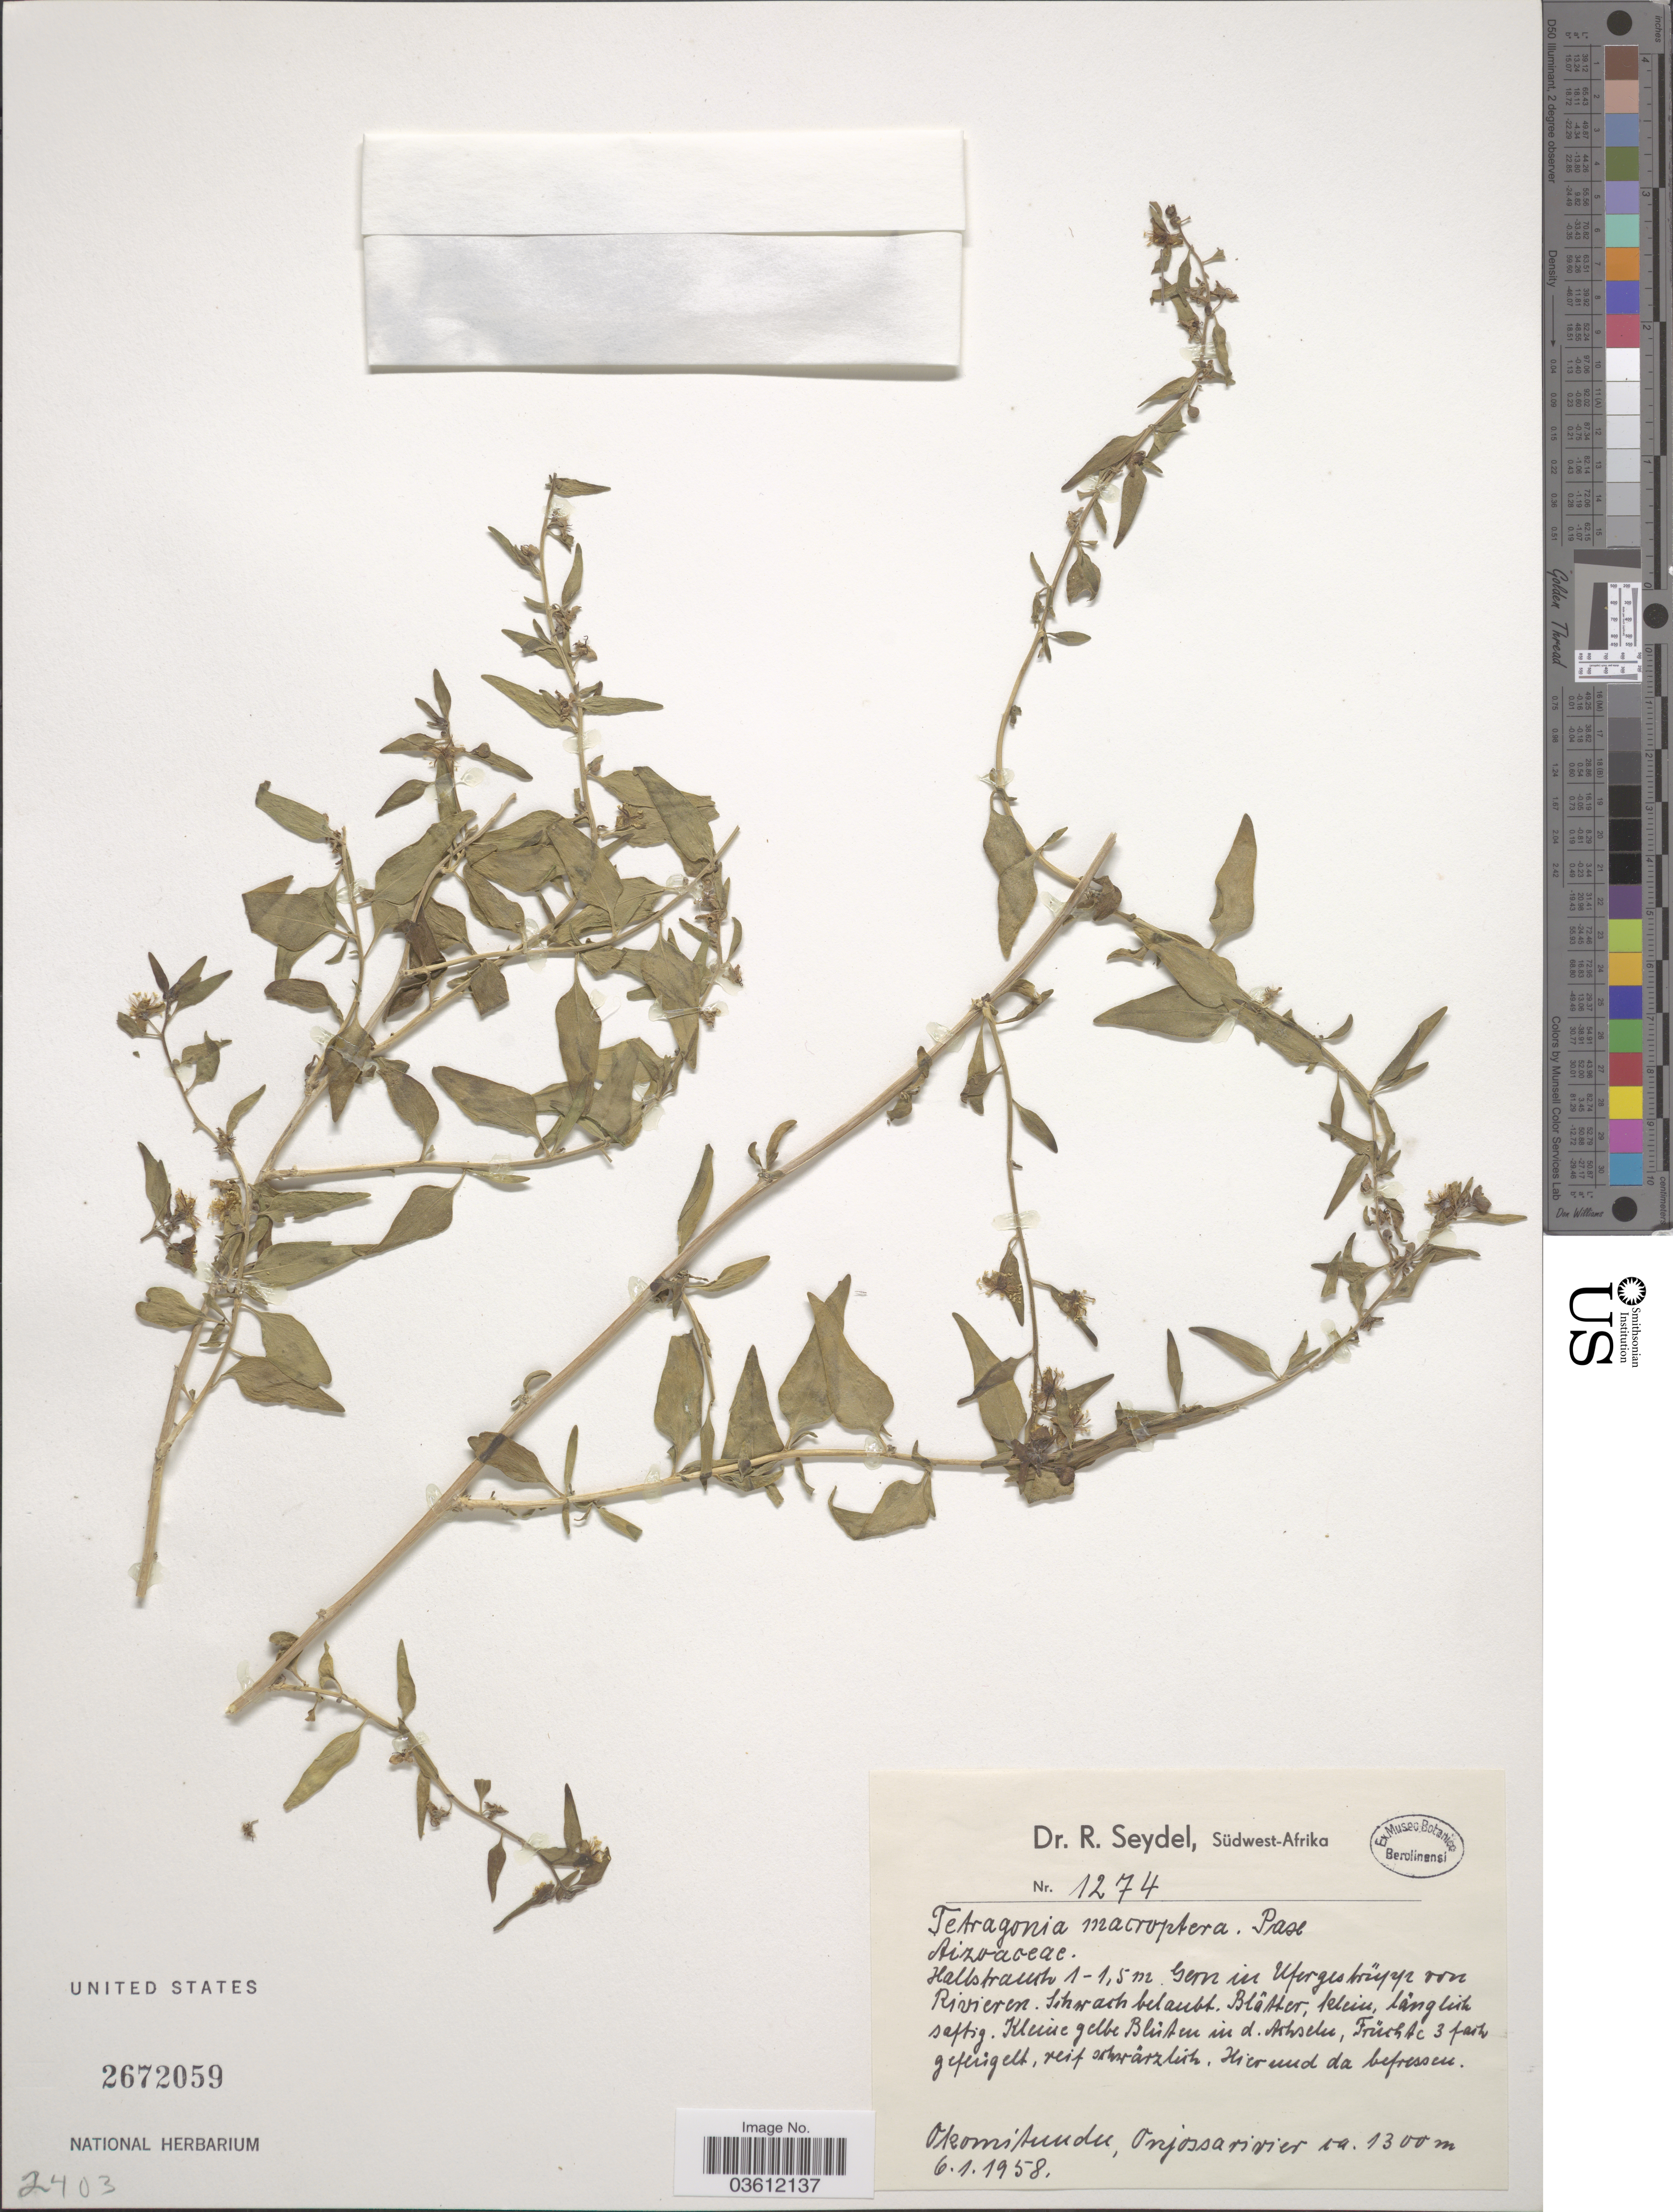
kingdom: Plantae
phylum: Tracheophyta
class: Magnoliopsida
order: Caryophyllales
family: Aizoaceae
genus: Tetragonia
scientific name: Tetragonia macroptera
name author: Pax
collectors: R. Seydel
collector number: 1274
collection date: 1958-01-06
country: Namibia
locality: Südwest-Afrika. Okomitundu, Onjossarivier.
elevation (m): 1300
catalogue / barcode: US 2672059